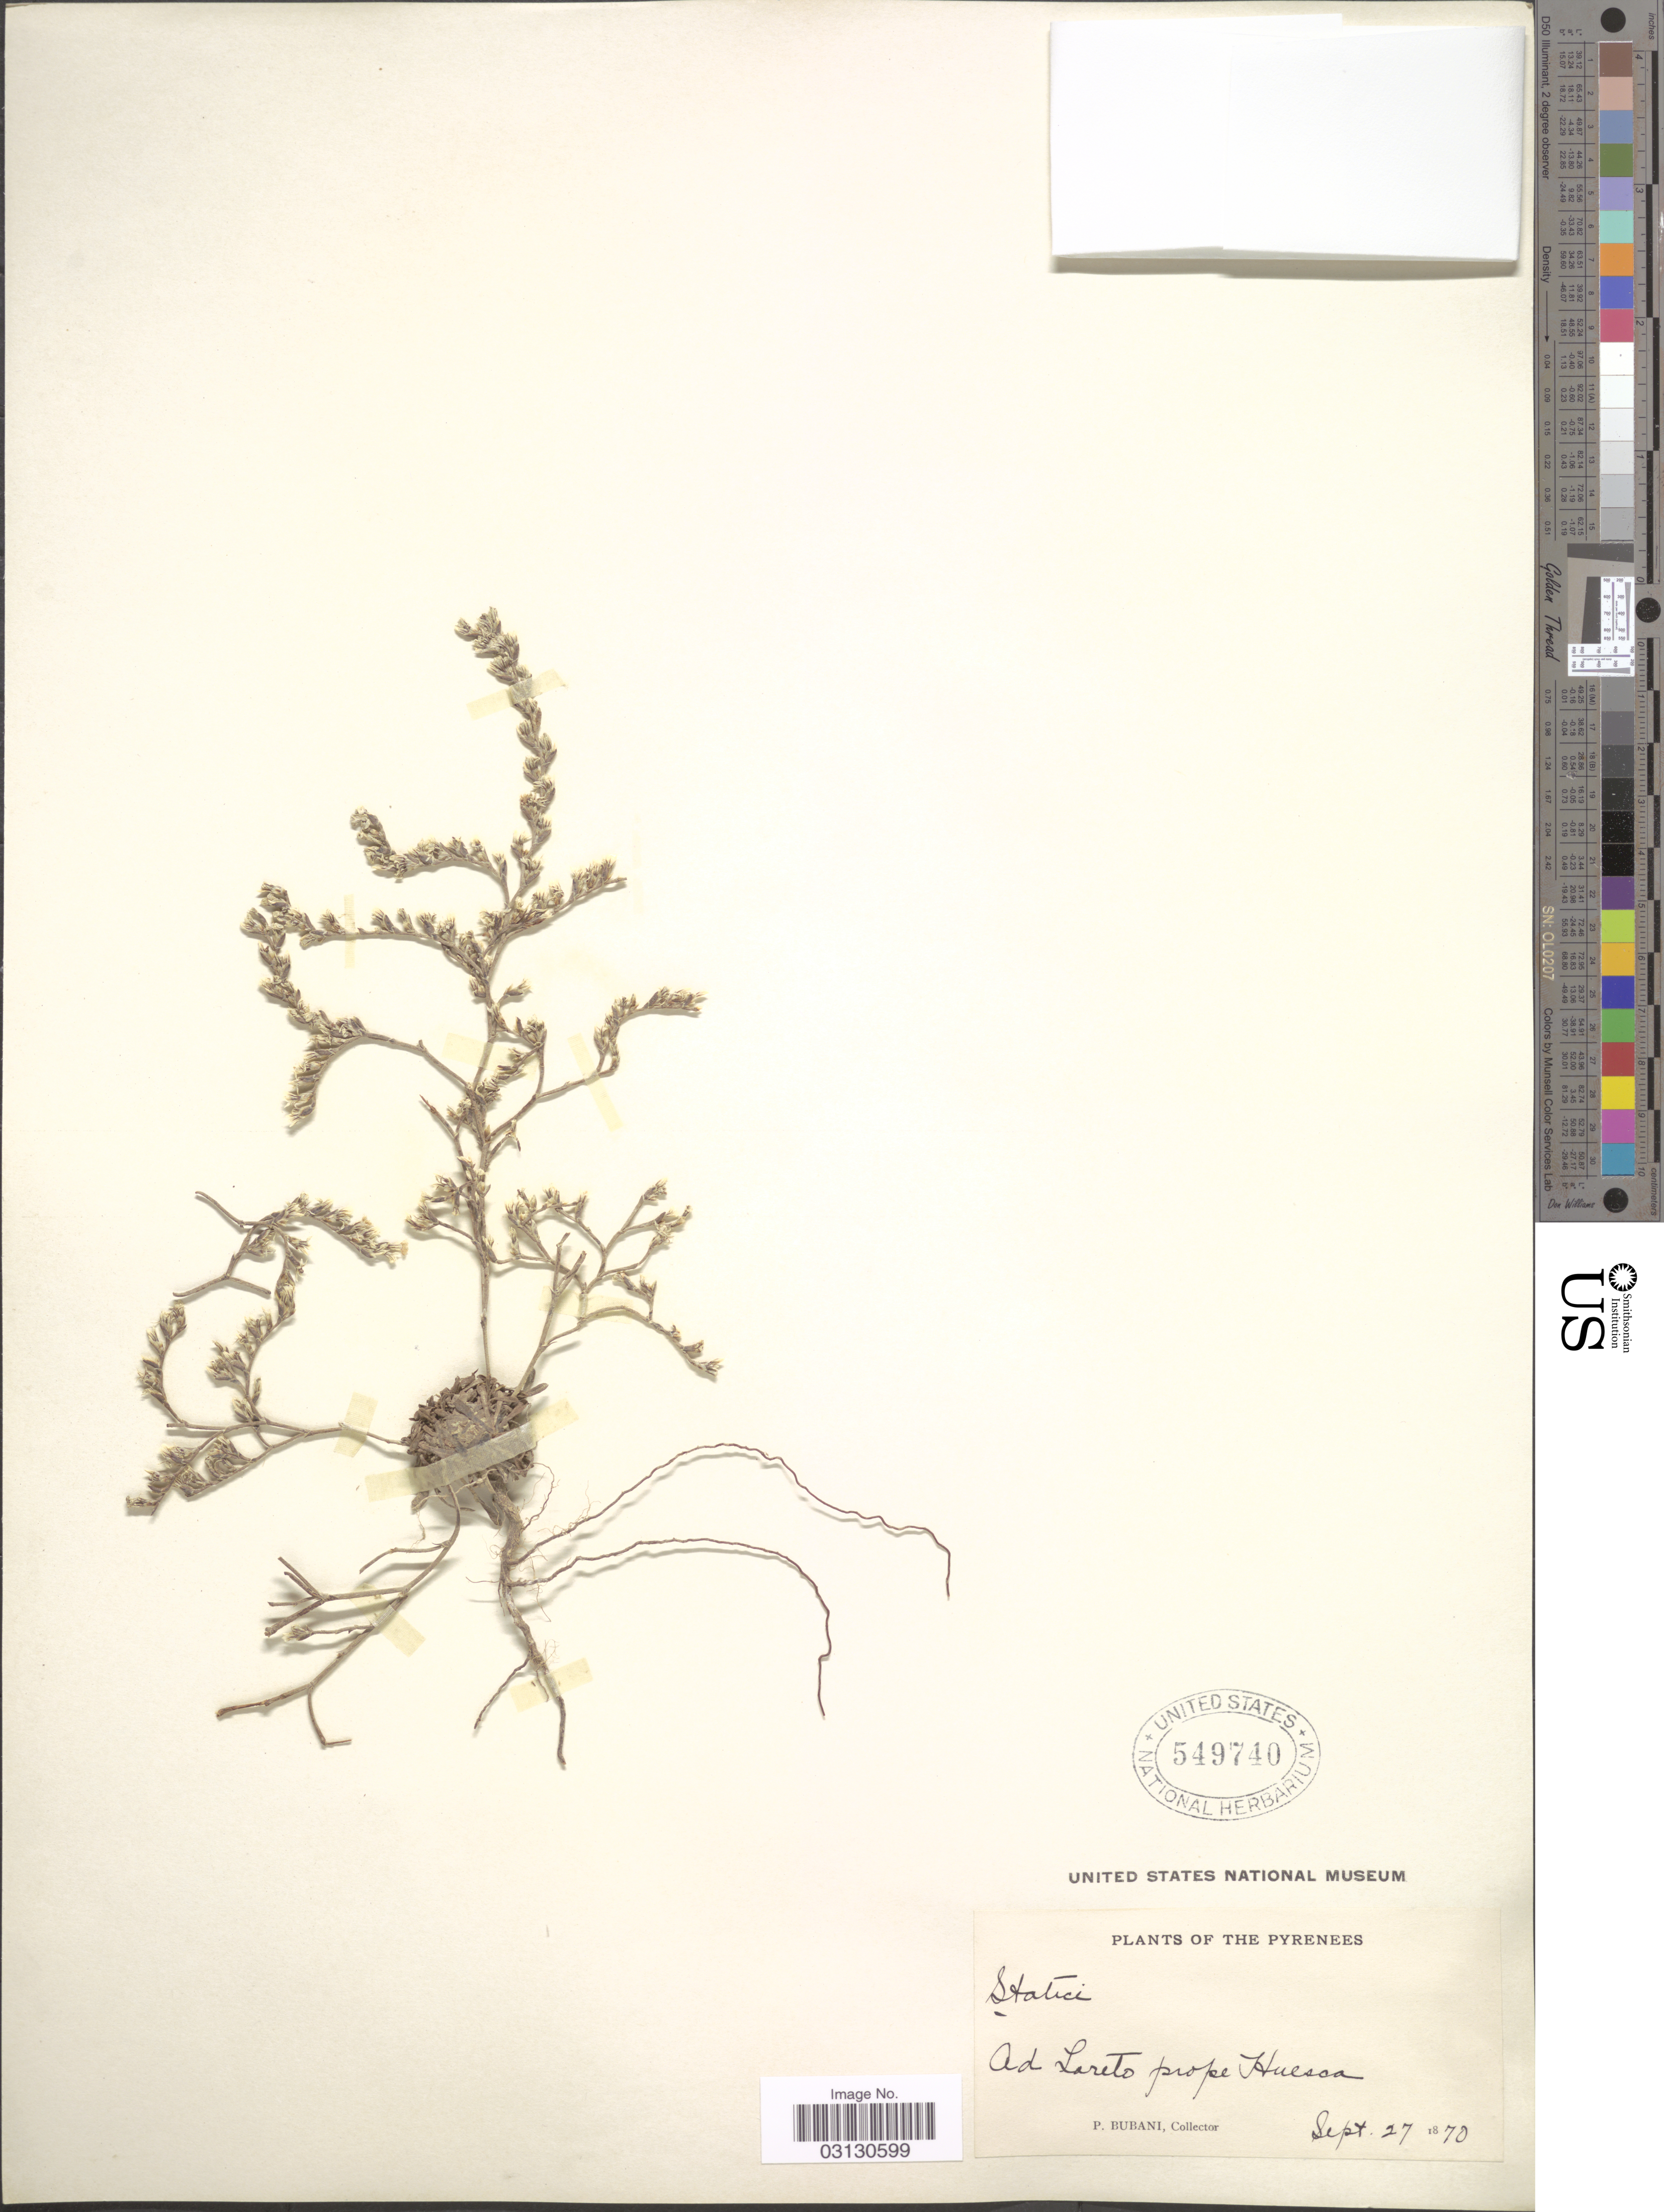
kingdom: Plantae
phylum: Tracheophyta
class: Magnoliopsida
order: Caryophyllales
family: Plumbaginaceae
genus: Limonium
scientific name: Limonium sp.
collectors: P. Bubani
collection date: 1870-09-27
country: Spain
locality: Pyrenees. Ad Loreto prope Huesca.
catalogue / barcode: US 549740